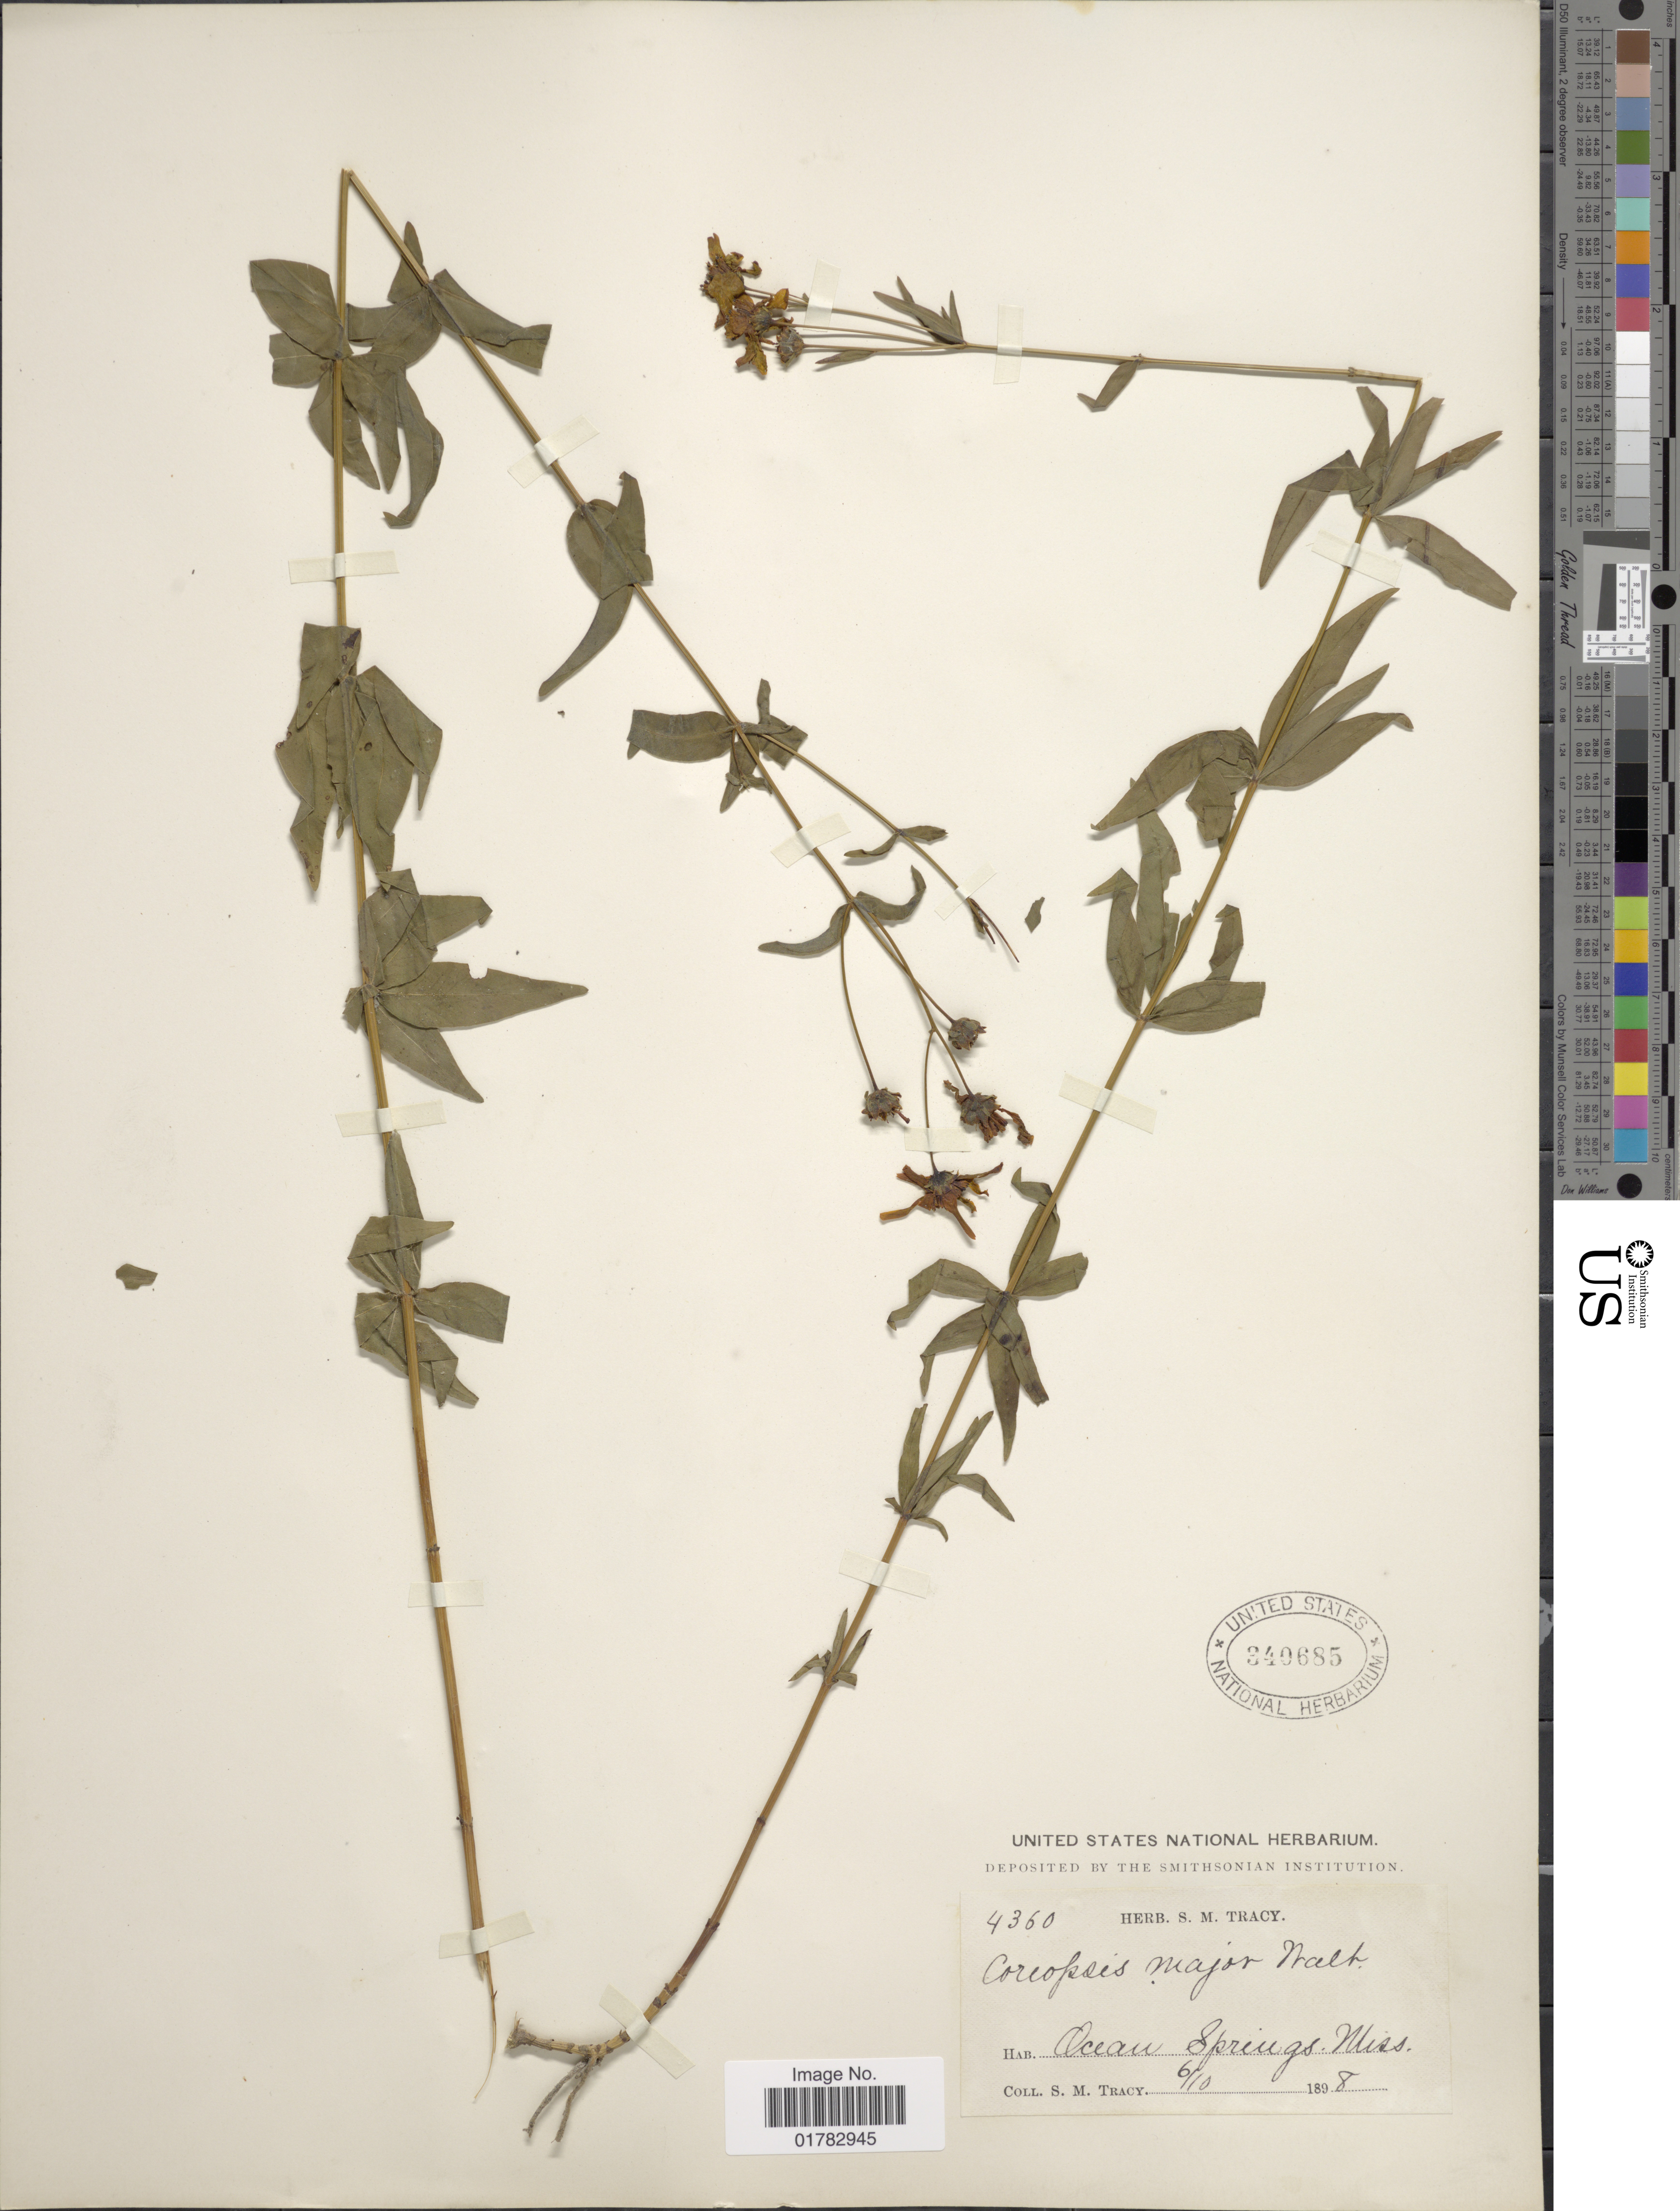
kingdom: Plantae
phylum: Tracheophyta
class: Magnoliopsida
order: Asterales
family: Asteraceae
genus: Coreopsis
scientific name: Coreopsis major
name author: Walter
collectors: S. M. Tracy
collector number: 4360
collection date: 1898-06-10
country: United States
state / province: Mississippi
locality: Ocean Springs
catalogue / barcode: US 340685